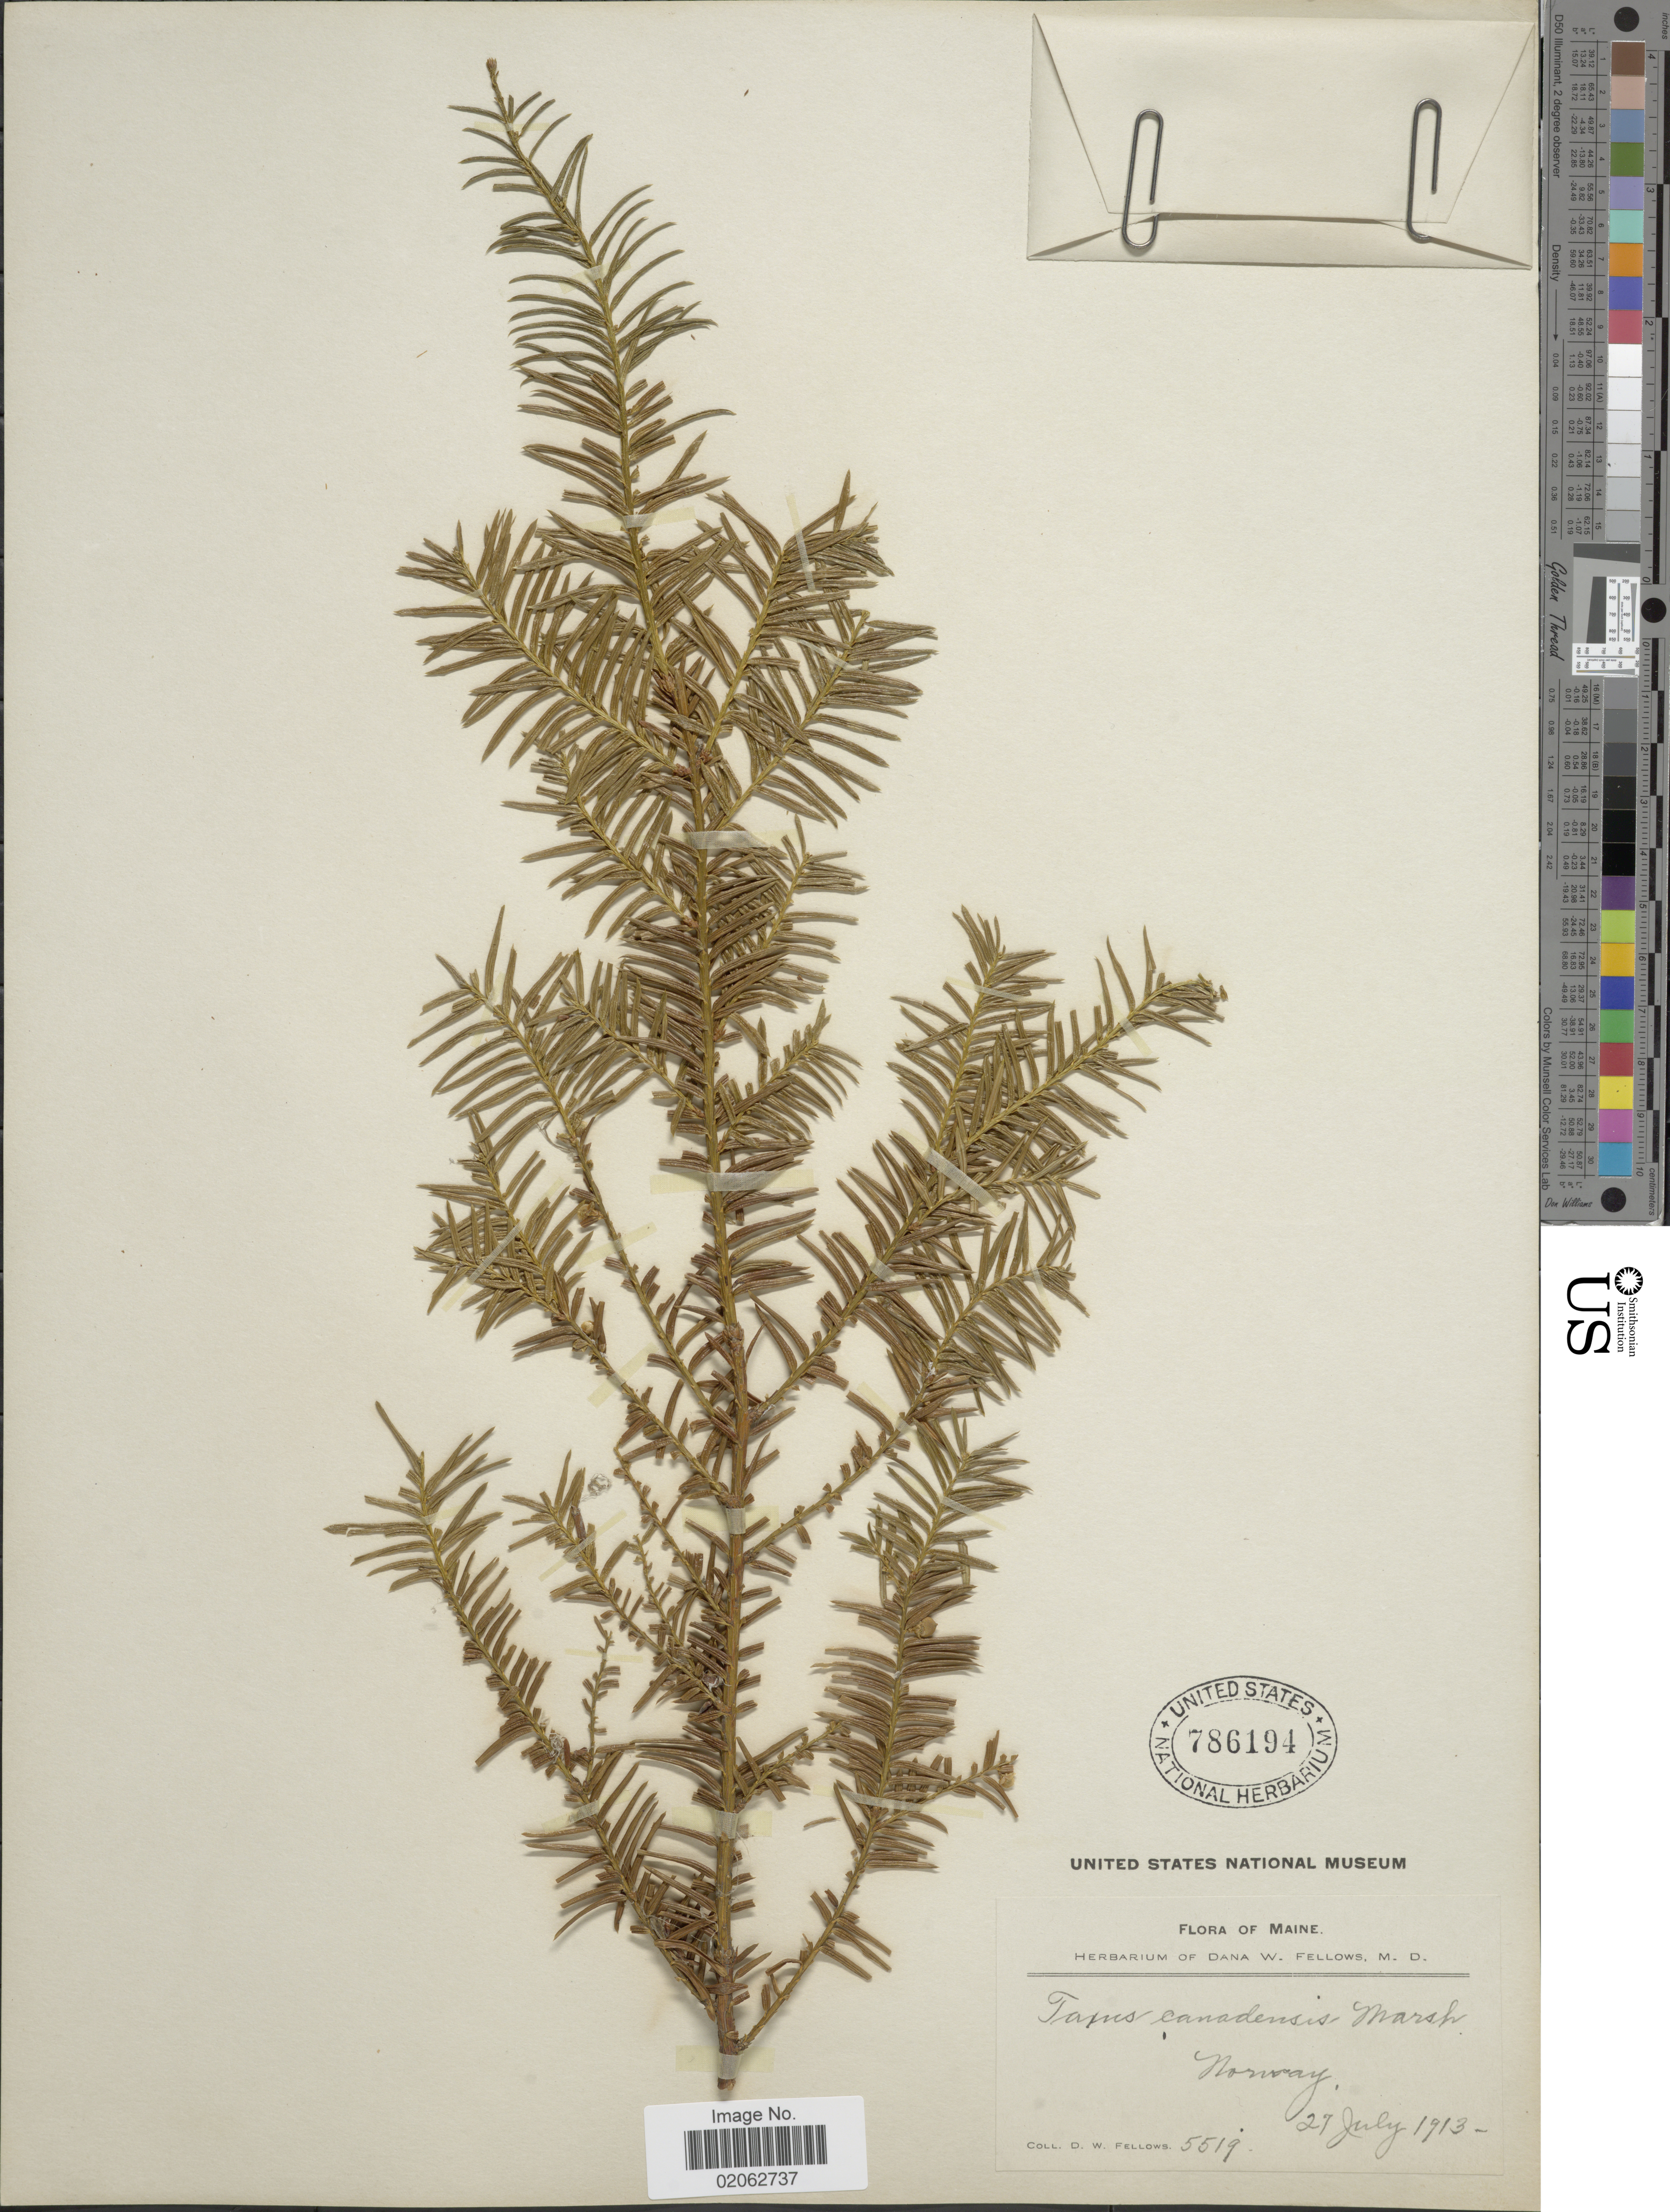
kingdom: Plantae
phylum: Tracheophyta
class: Pinopsida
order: Pinales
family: Taxaceae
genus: Taxus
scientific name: Taxus canadensis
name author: Marshall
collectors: D. W. Fellows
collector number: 5519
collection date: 1913-07-27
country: United States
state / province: Maine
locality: Norway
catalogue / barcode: US 786194